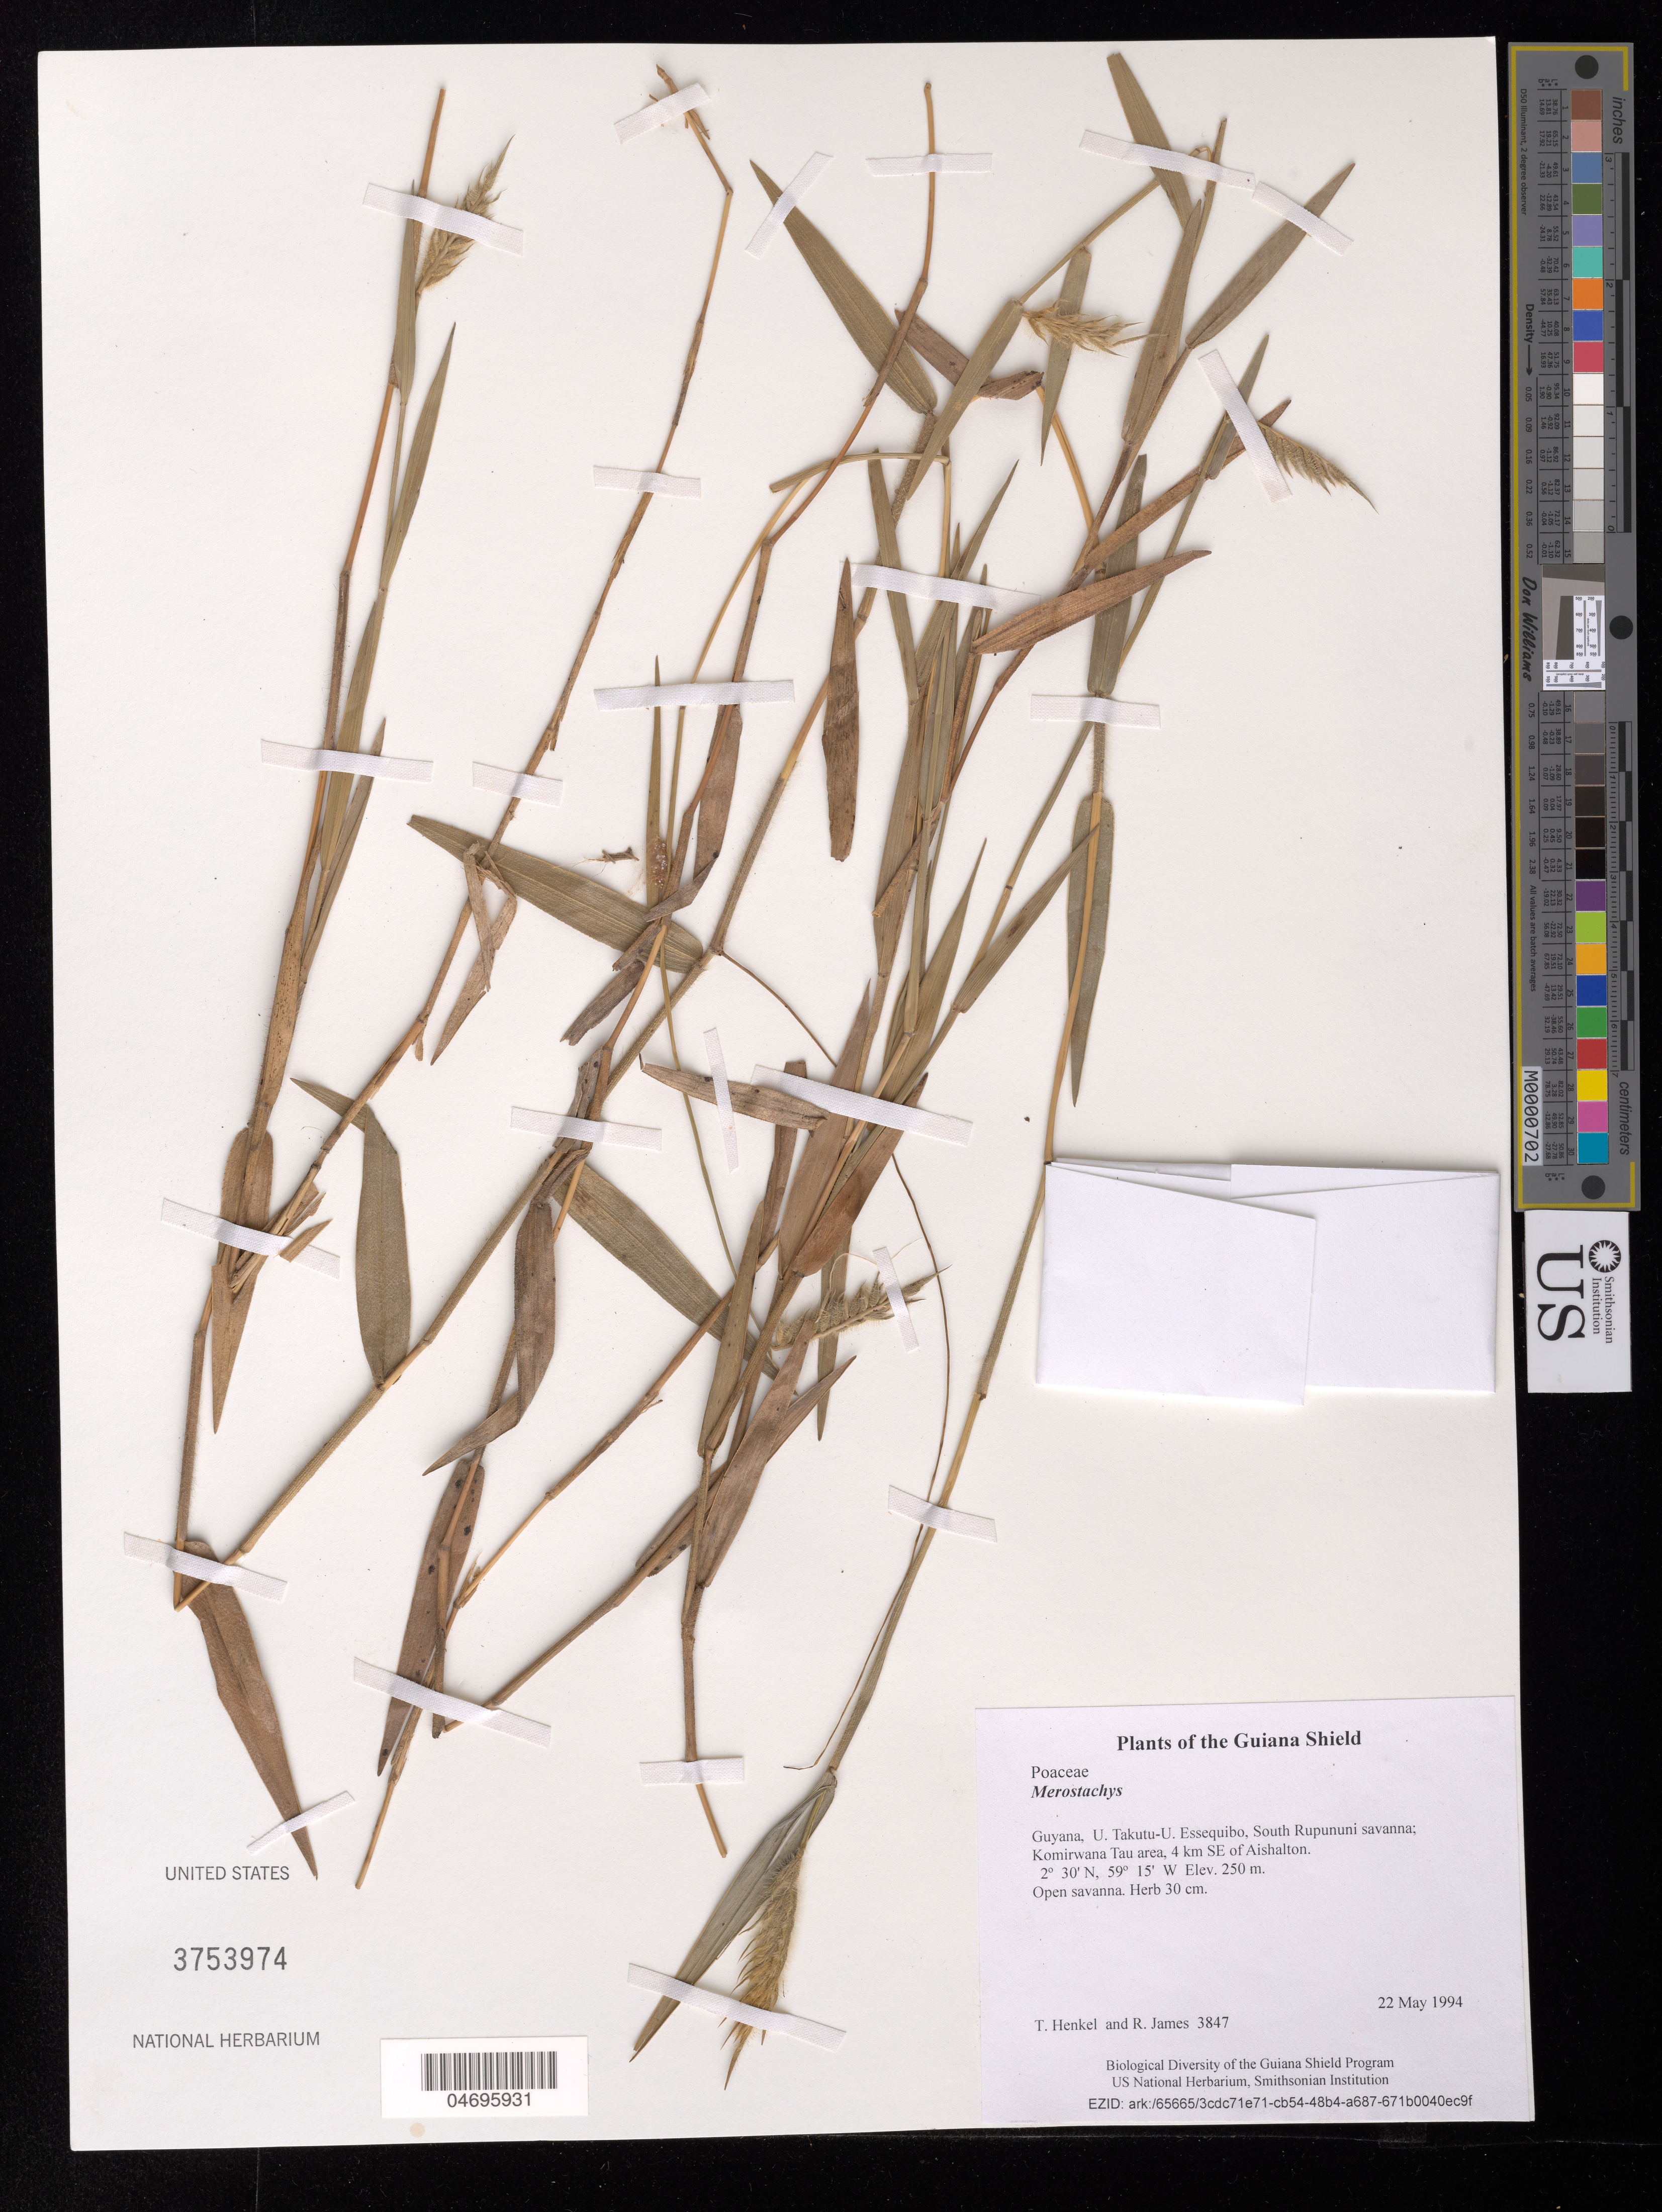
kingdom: Plantae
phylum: Tracheophyta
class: Liliopsida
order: Poales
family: Poaceae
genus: Merostachys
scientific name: Merostachys sp.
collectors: T. Henkel & R. James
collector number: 3847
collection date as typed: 22 May 1994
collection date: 1994-05-22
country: Guyana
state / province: U. Takutu-U. Essequibo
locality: South Rupununi savanna; Komirwana Tau area, 4 km SE of Aishalton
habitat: Open savanna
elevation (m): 250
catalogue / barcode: US 3753974